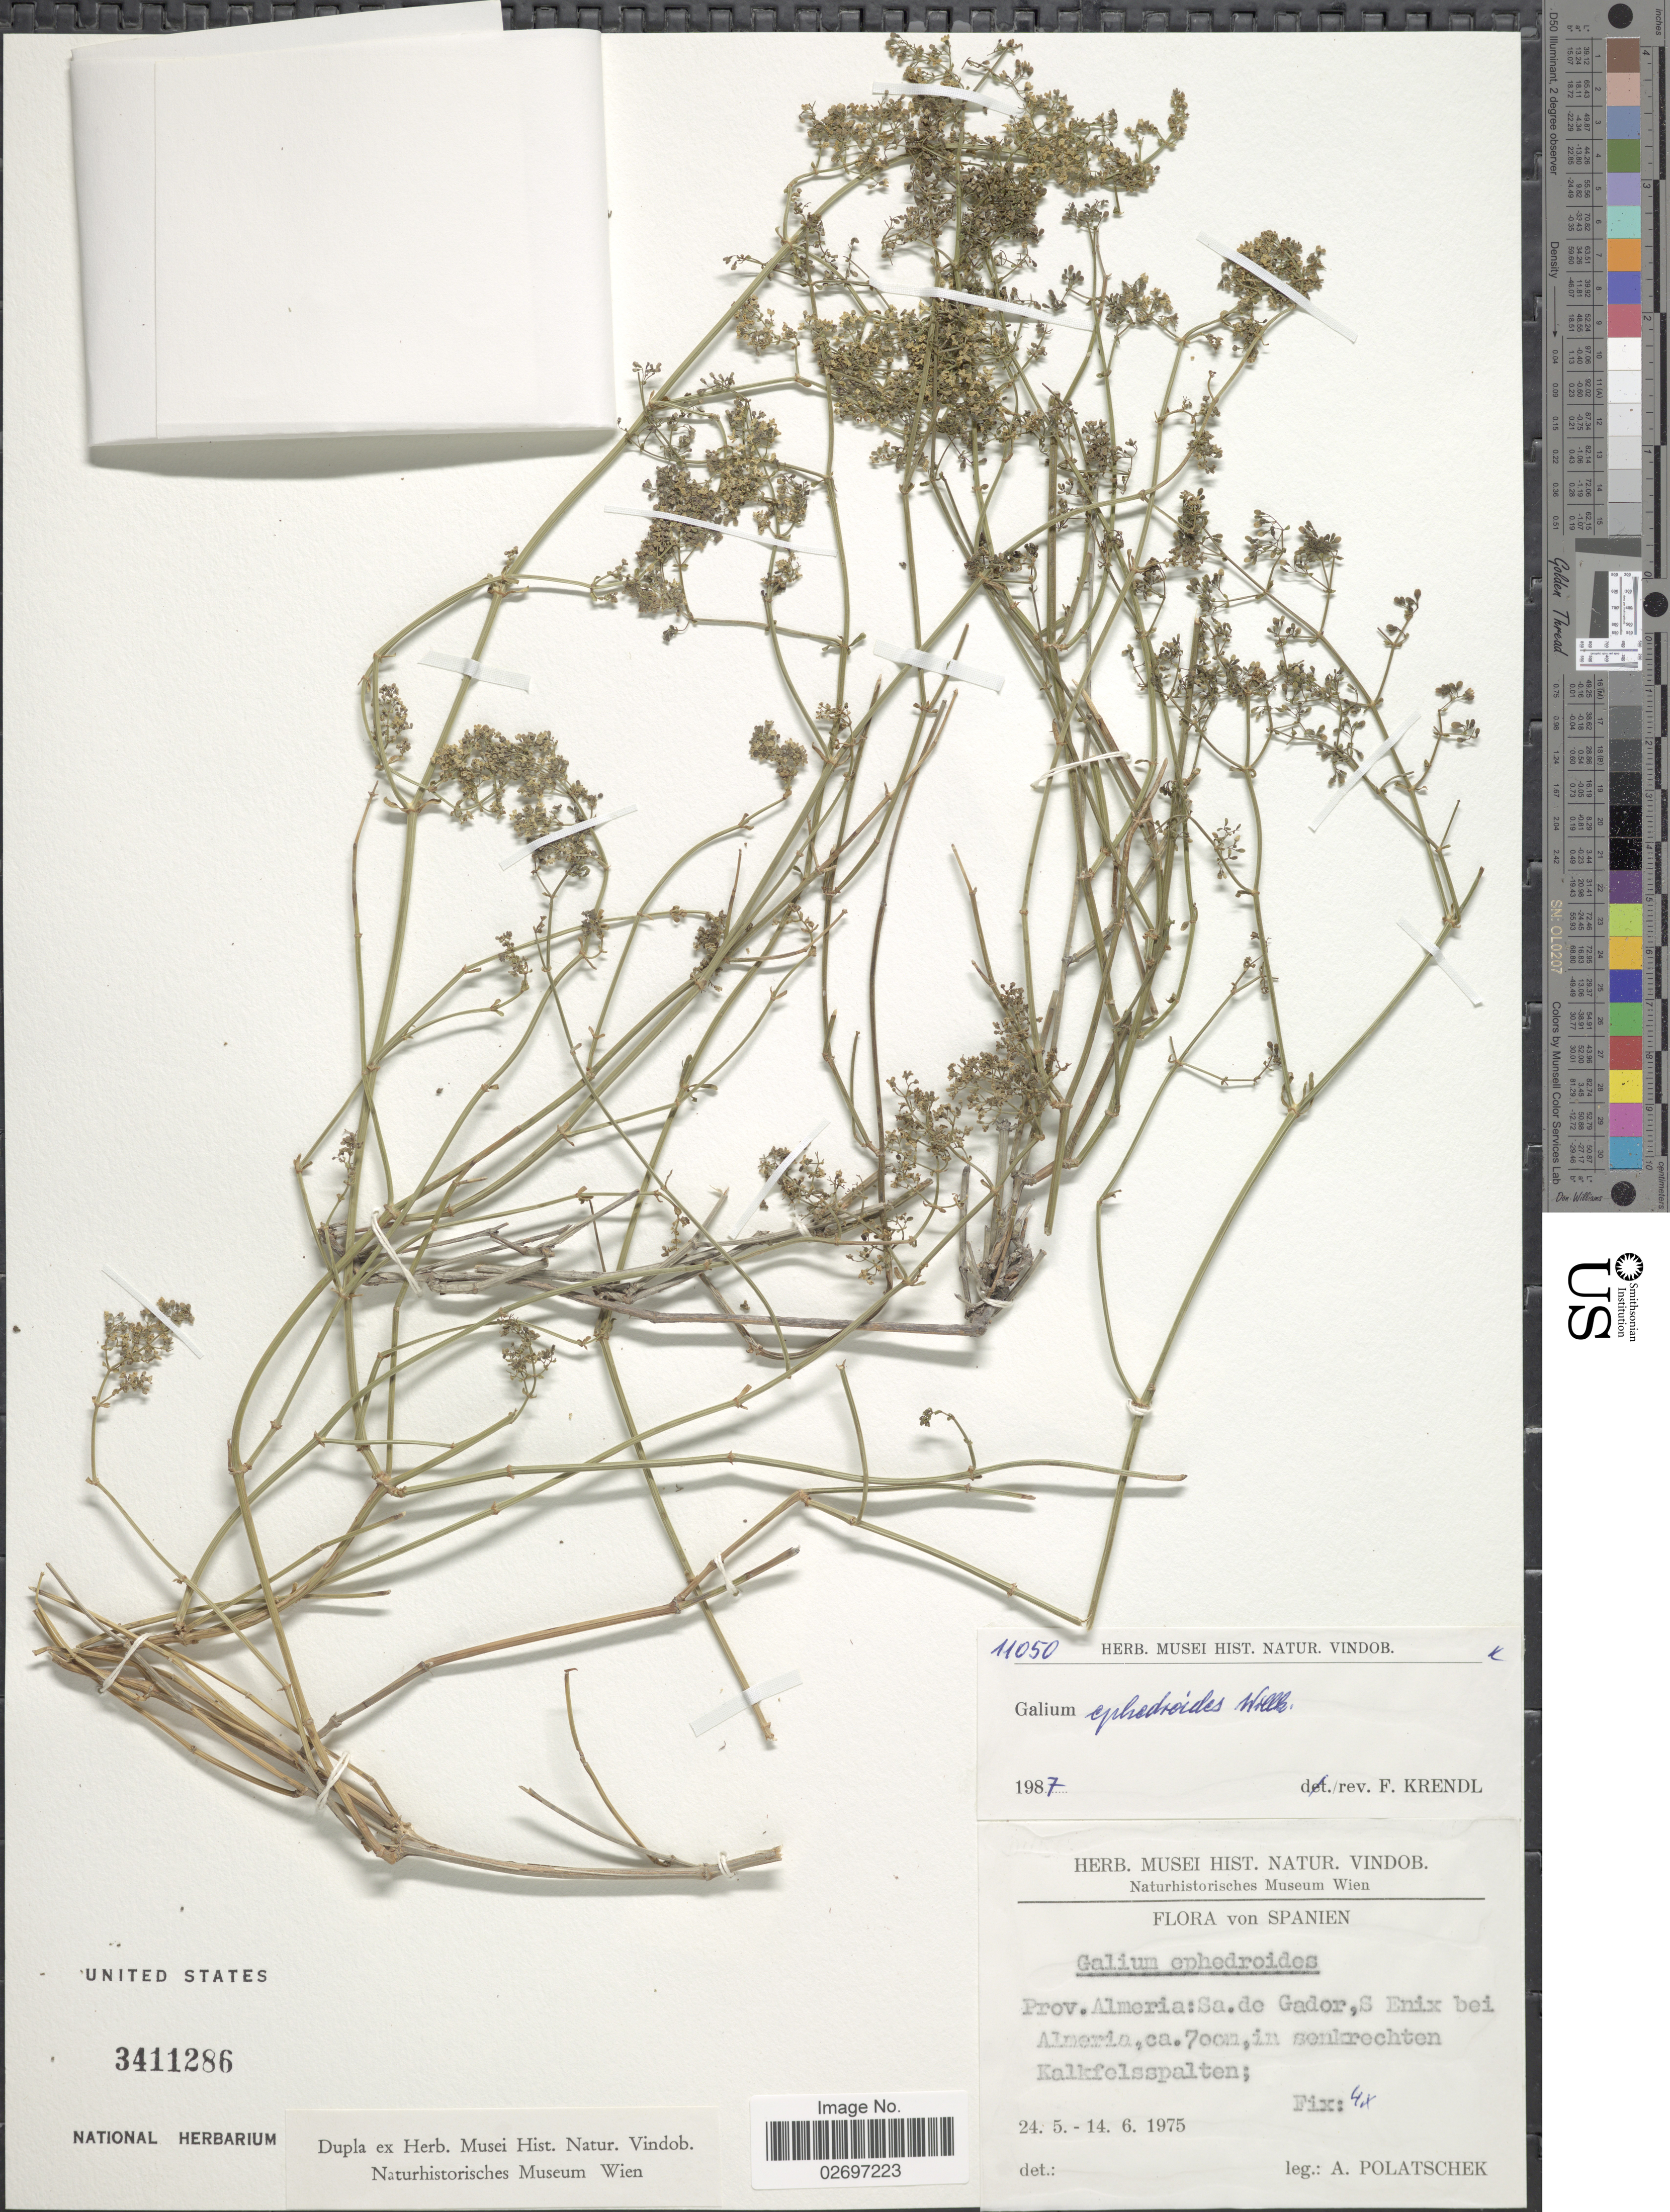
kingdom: Plantae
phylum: Tracheophyta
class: Magnoliopsida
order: Gentianales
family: Rubiaceae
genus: Galium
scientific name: Galium ephedroides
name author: Willk.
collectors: A. Polatschek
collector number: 11050?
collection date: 1975-05-24/1975-06-14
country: Spain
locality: Prov. Almeria: Sa. de Gador, S Enix bei Almeira, ca. 700 m, in senkrechten Kalkfelsspalten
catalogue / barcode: US 3411286